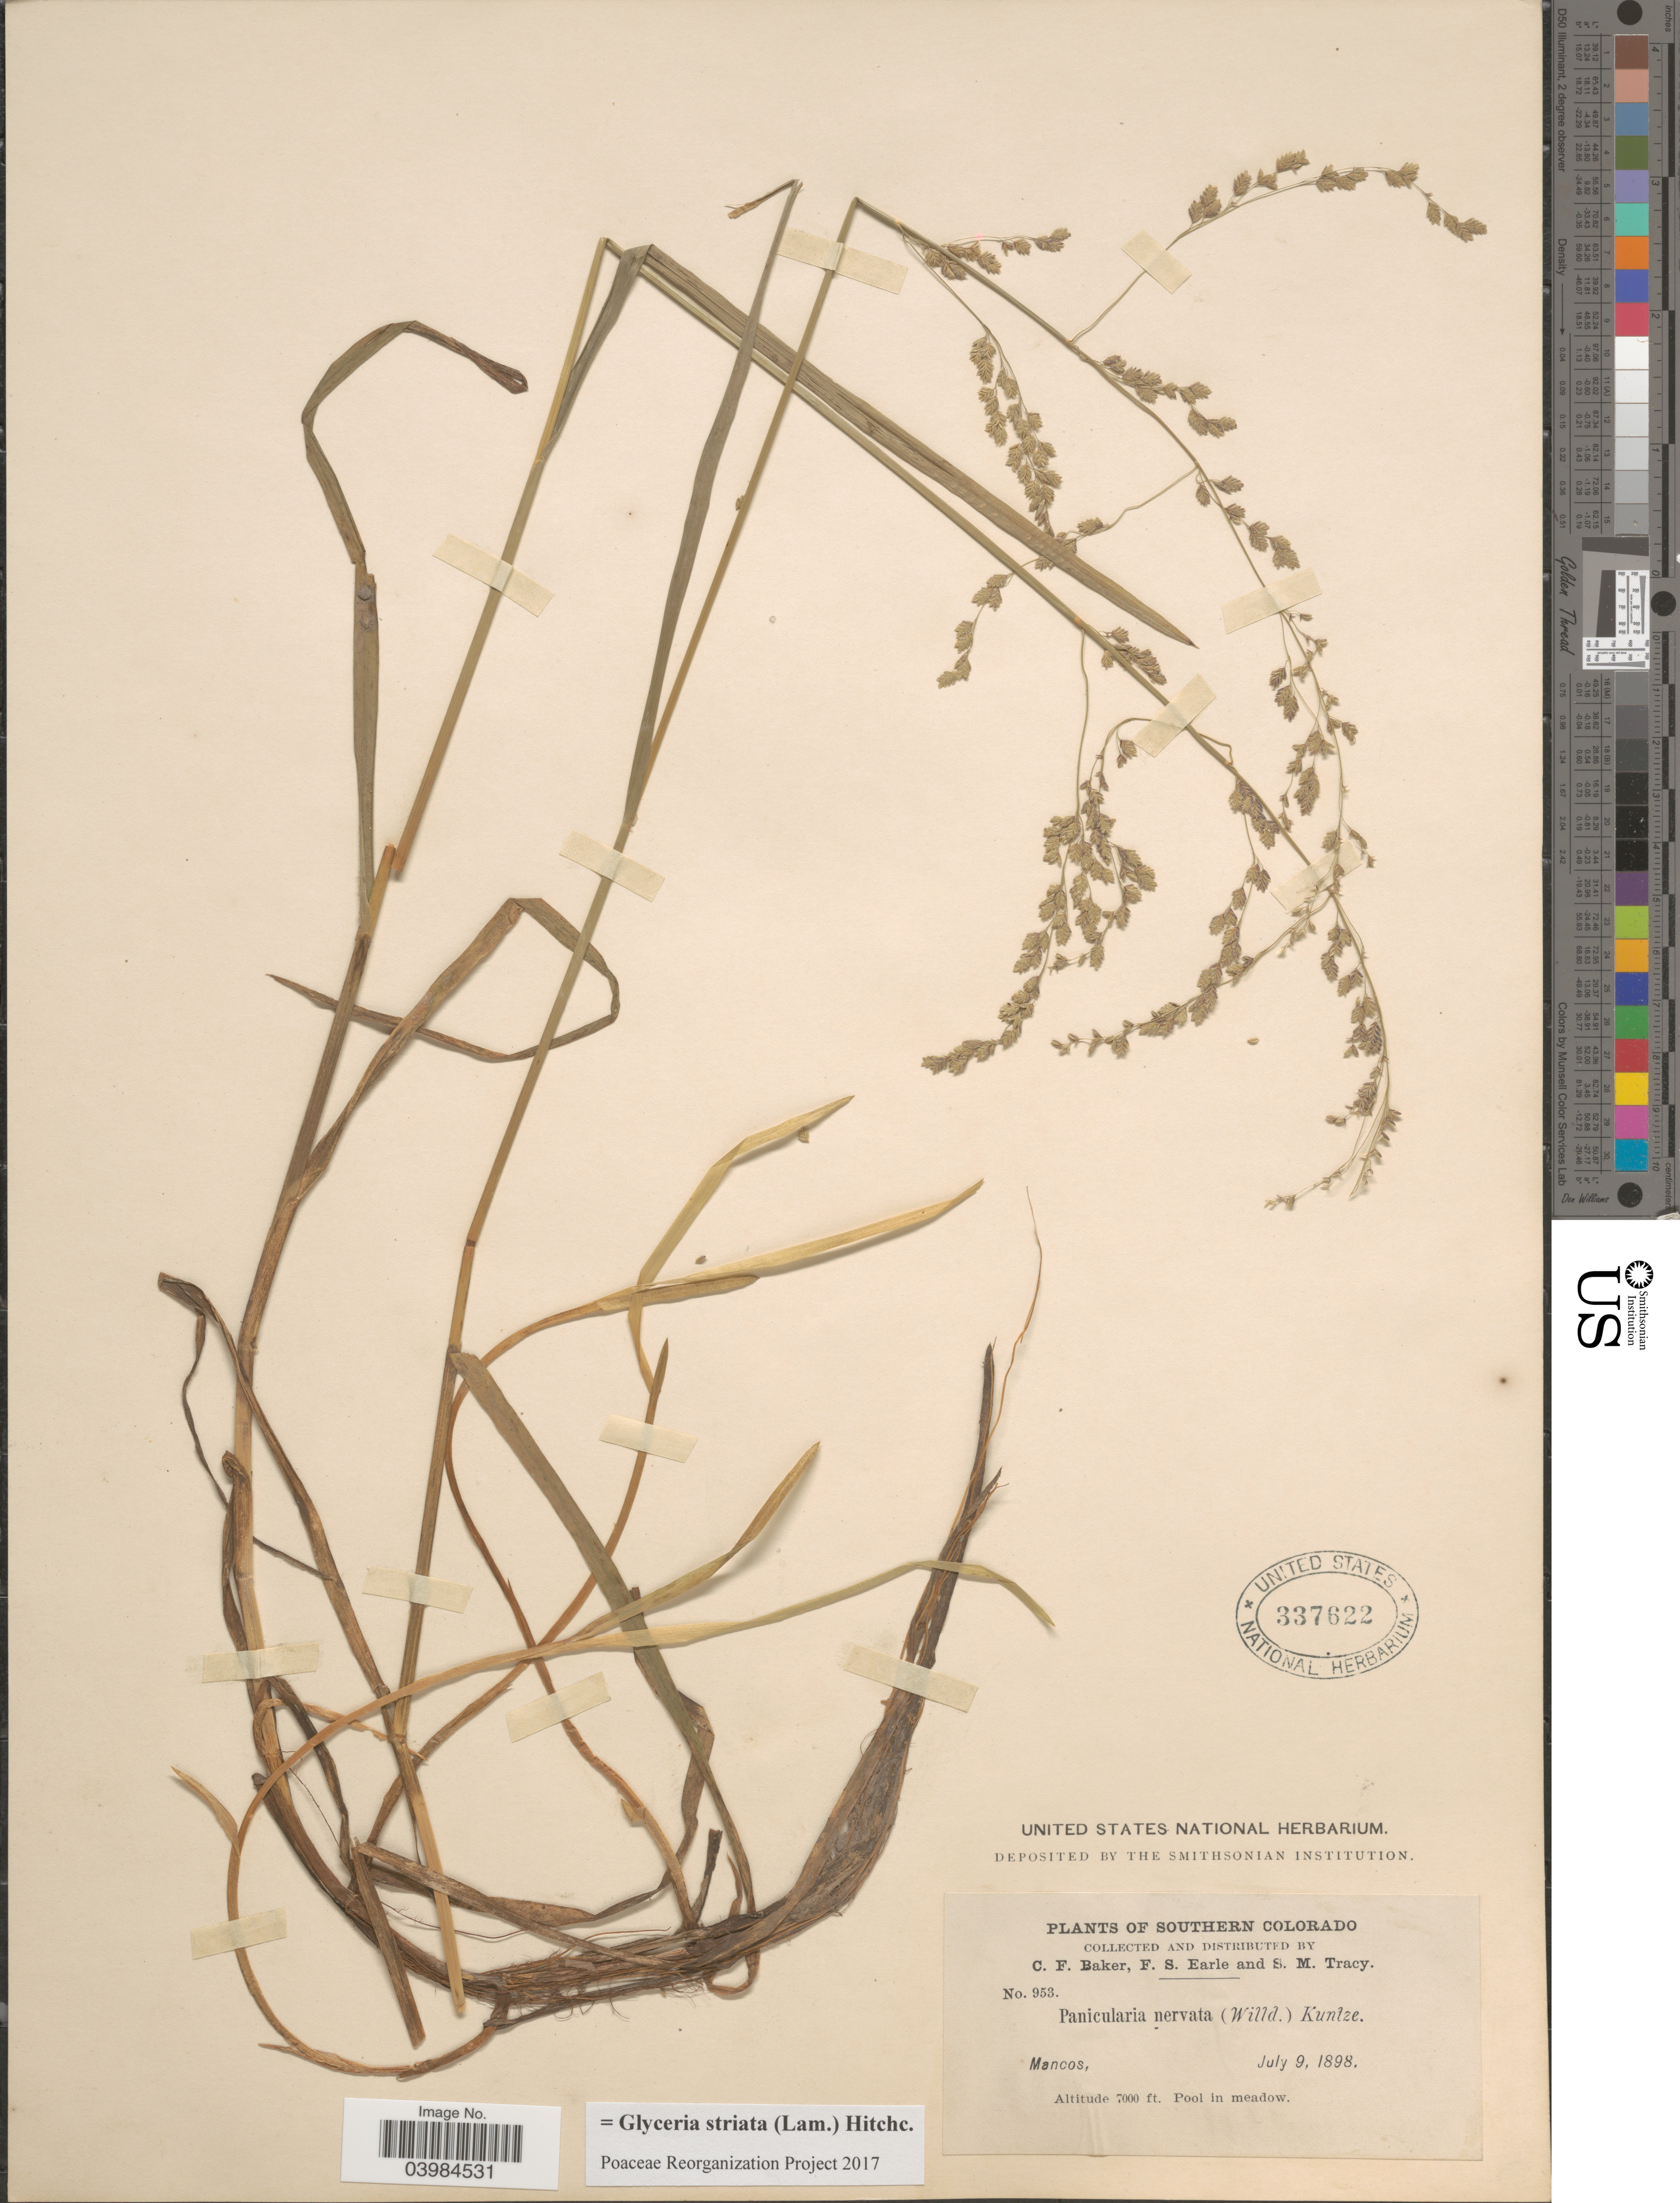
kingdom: Plantae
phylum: Tracheophyta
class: Liliopsida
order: Poales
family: Poaceae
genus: Glyceria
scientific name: Glyceria striata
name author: (Lam.) Hitchc.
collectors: C. F. Baker, F. S. Earle & S. M. Tracy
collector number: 953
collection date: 1898-07-09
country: United States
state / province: Colorado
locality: Southern Colorado. Mancos. Pool in meadow.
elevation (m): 2134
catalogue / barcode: US 337622